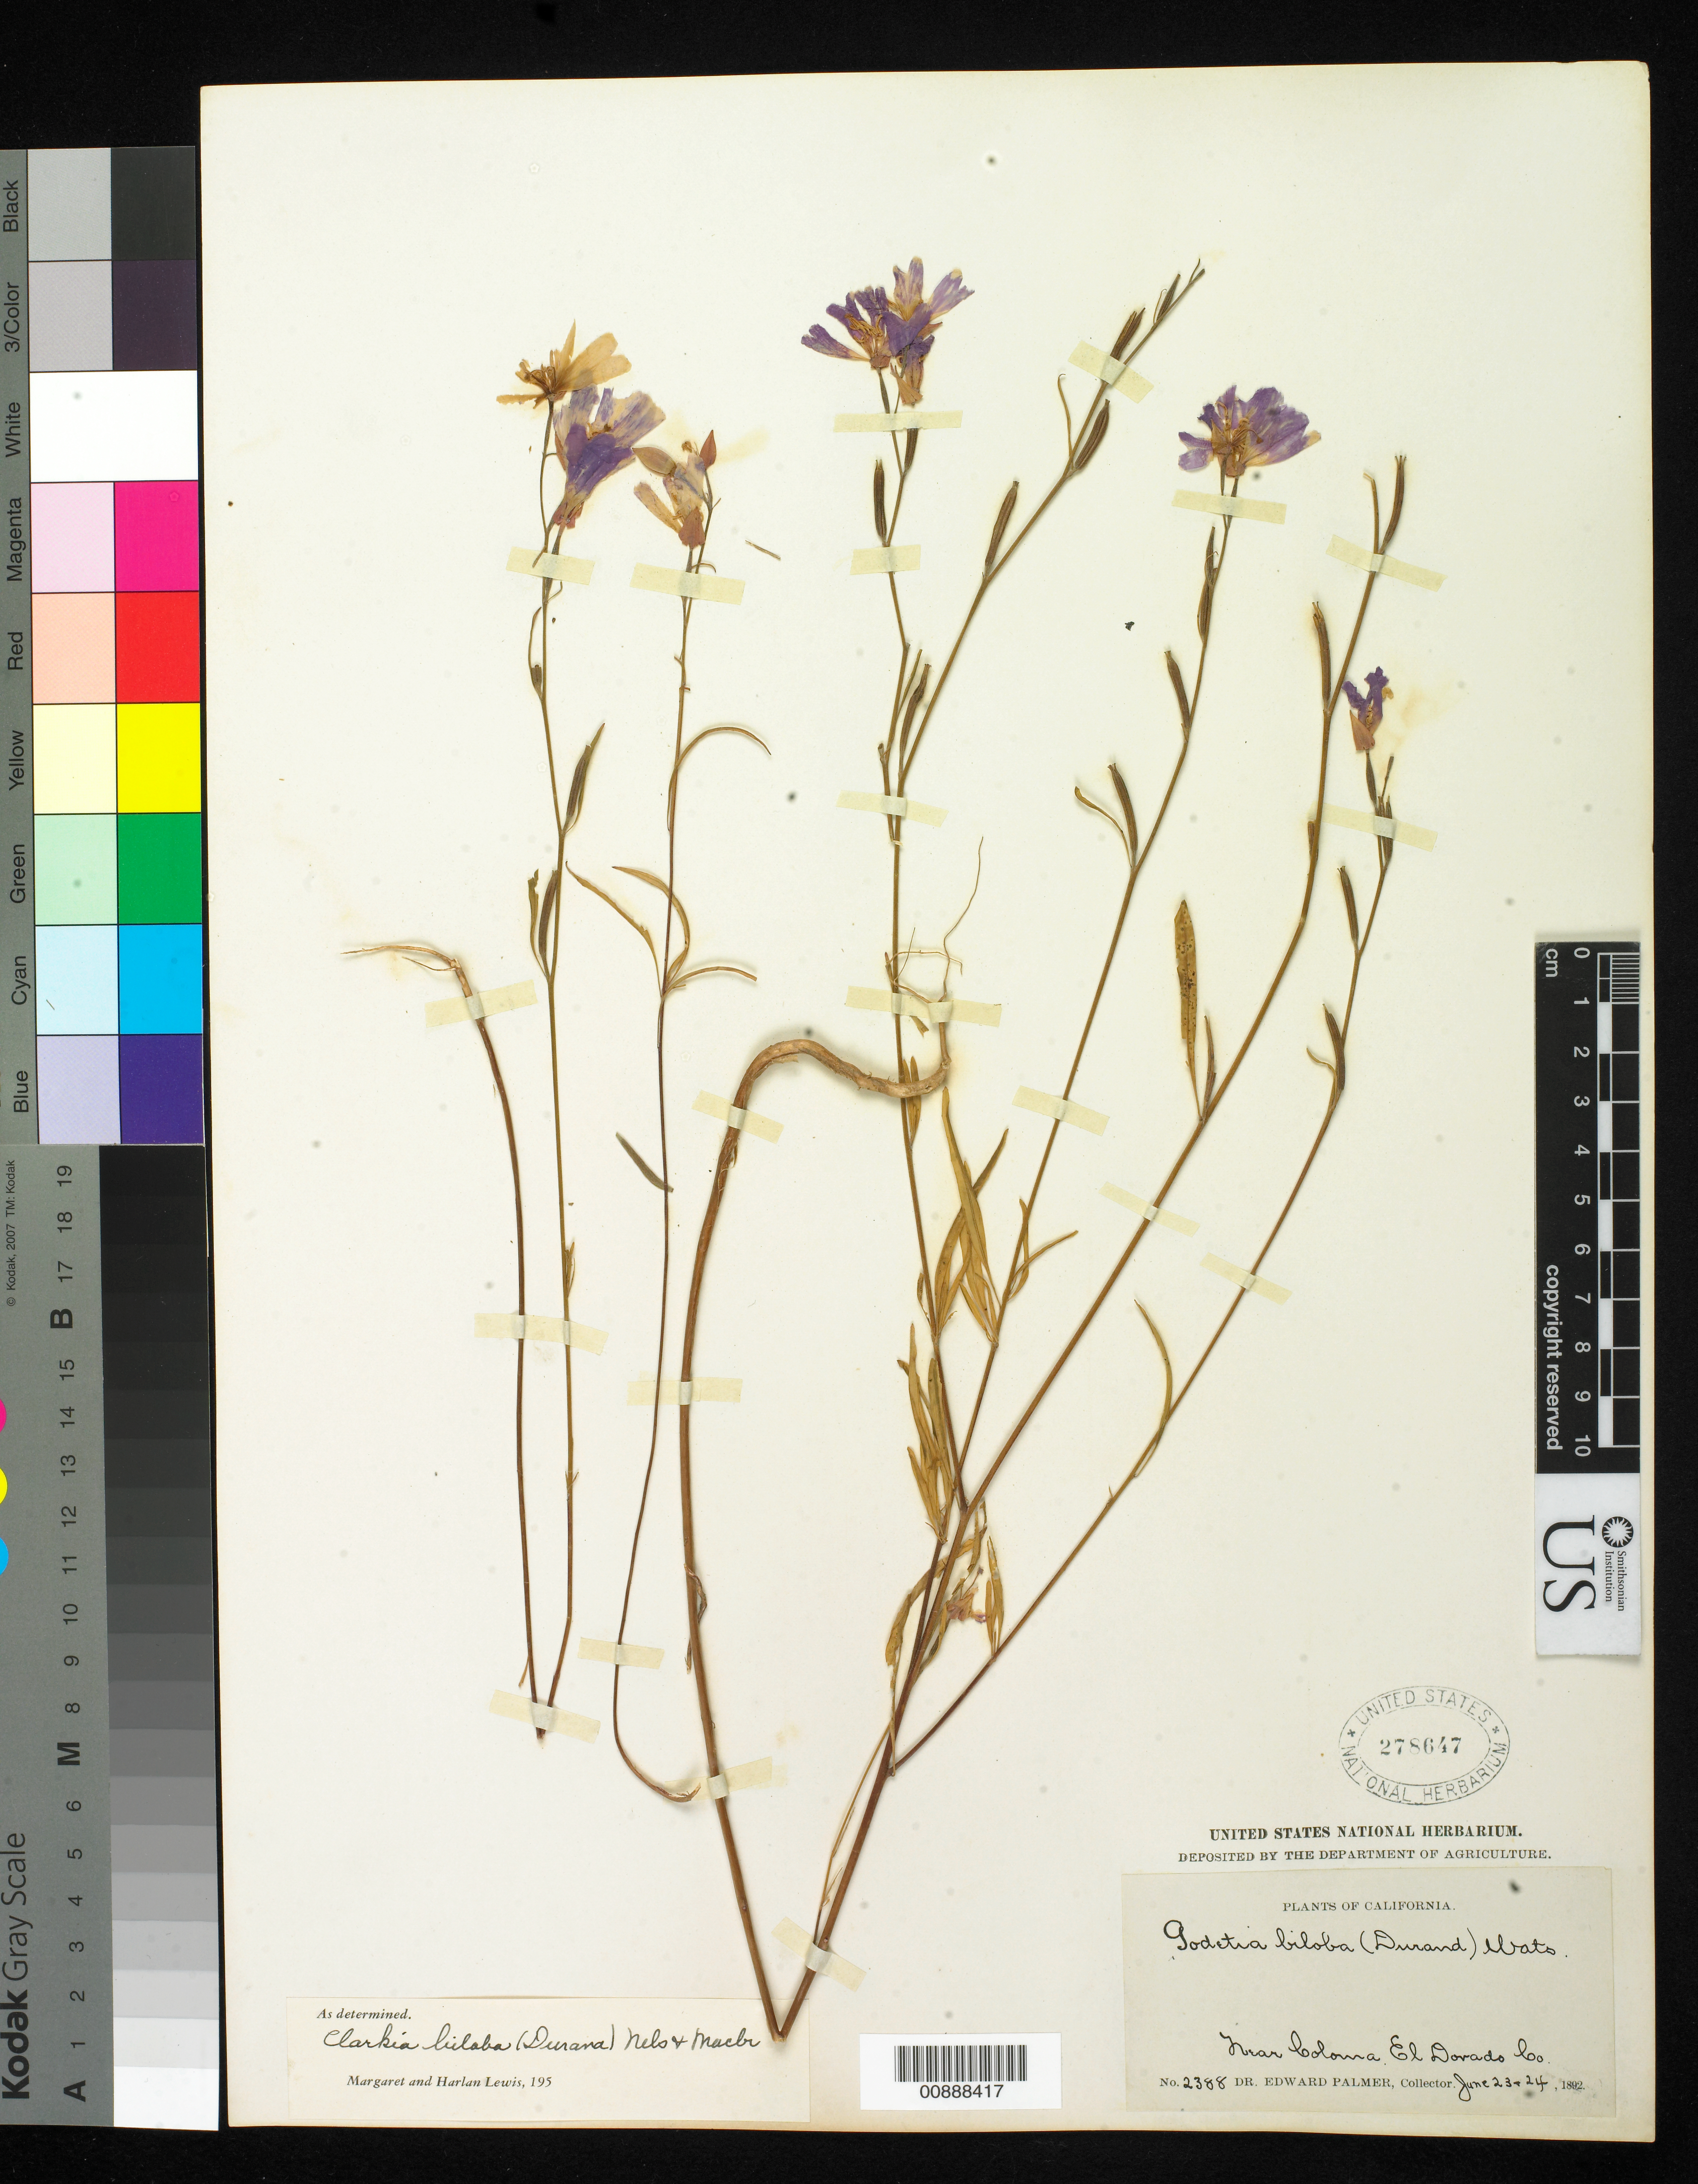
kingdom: Plantae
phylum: Tracheophyta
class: Magnoliopsida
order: Myrtales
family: Onagraceae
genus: Clarkia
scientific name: Clarkia biloba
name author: (Durand) A. Nelson & J.F. Macbr.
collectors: E. Palmer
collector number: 2388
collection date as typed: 23 Jun 1892 to 24 Jun 1892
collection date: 1892-06-23/1892-06-24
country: United States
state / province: California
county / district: El Dorado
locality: Near Coloma, El Dorado County, California.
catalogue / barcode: US 278647